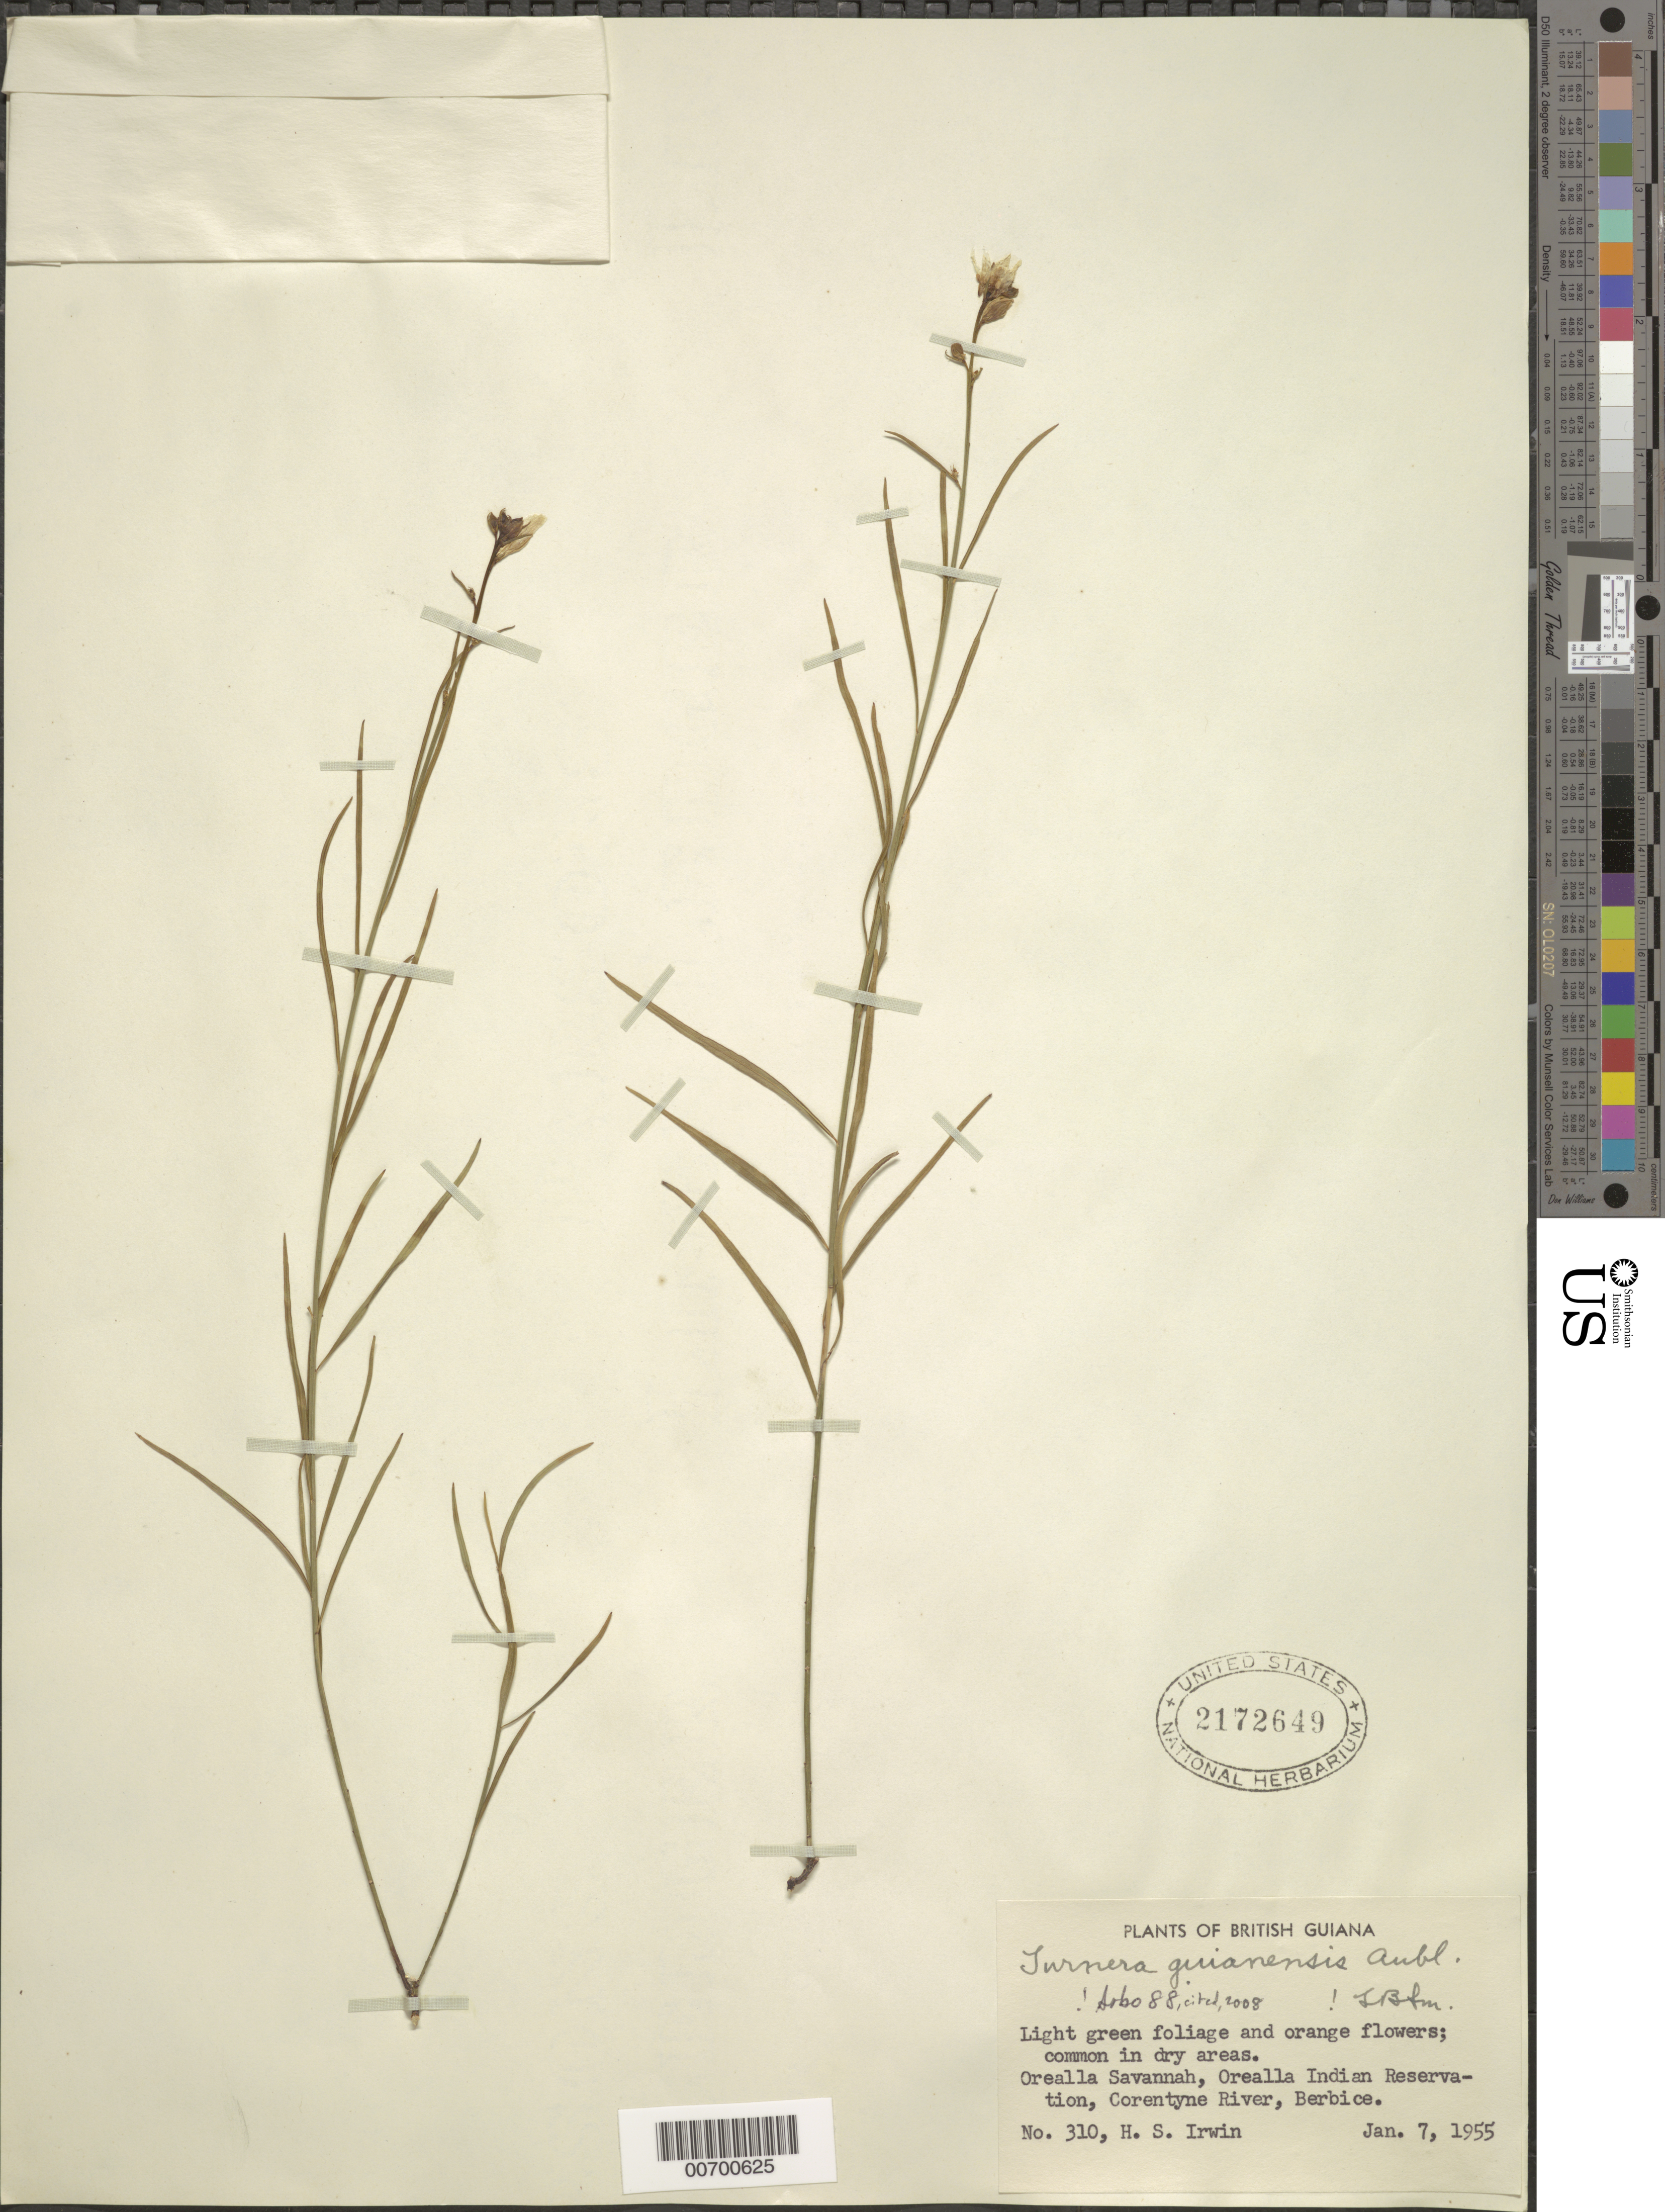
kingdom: Plantae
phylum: Tracheophyta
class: Magnoliopsida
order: Malpighiales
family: Turneraceae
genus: Turnera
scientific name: Turnera guianensis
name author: Aubl.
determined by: Smith, Lyman B., (US), NMNH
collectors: H. Irwin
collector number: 310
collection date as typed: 7-Jan-55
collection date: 1955-01-07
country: Guyana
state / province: E. Berbice-Corentyne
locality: Orealla Savanna, Orealla Indian Reservation, Corentyne River, Berbice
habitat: Dry areas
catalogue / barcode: US 2172649